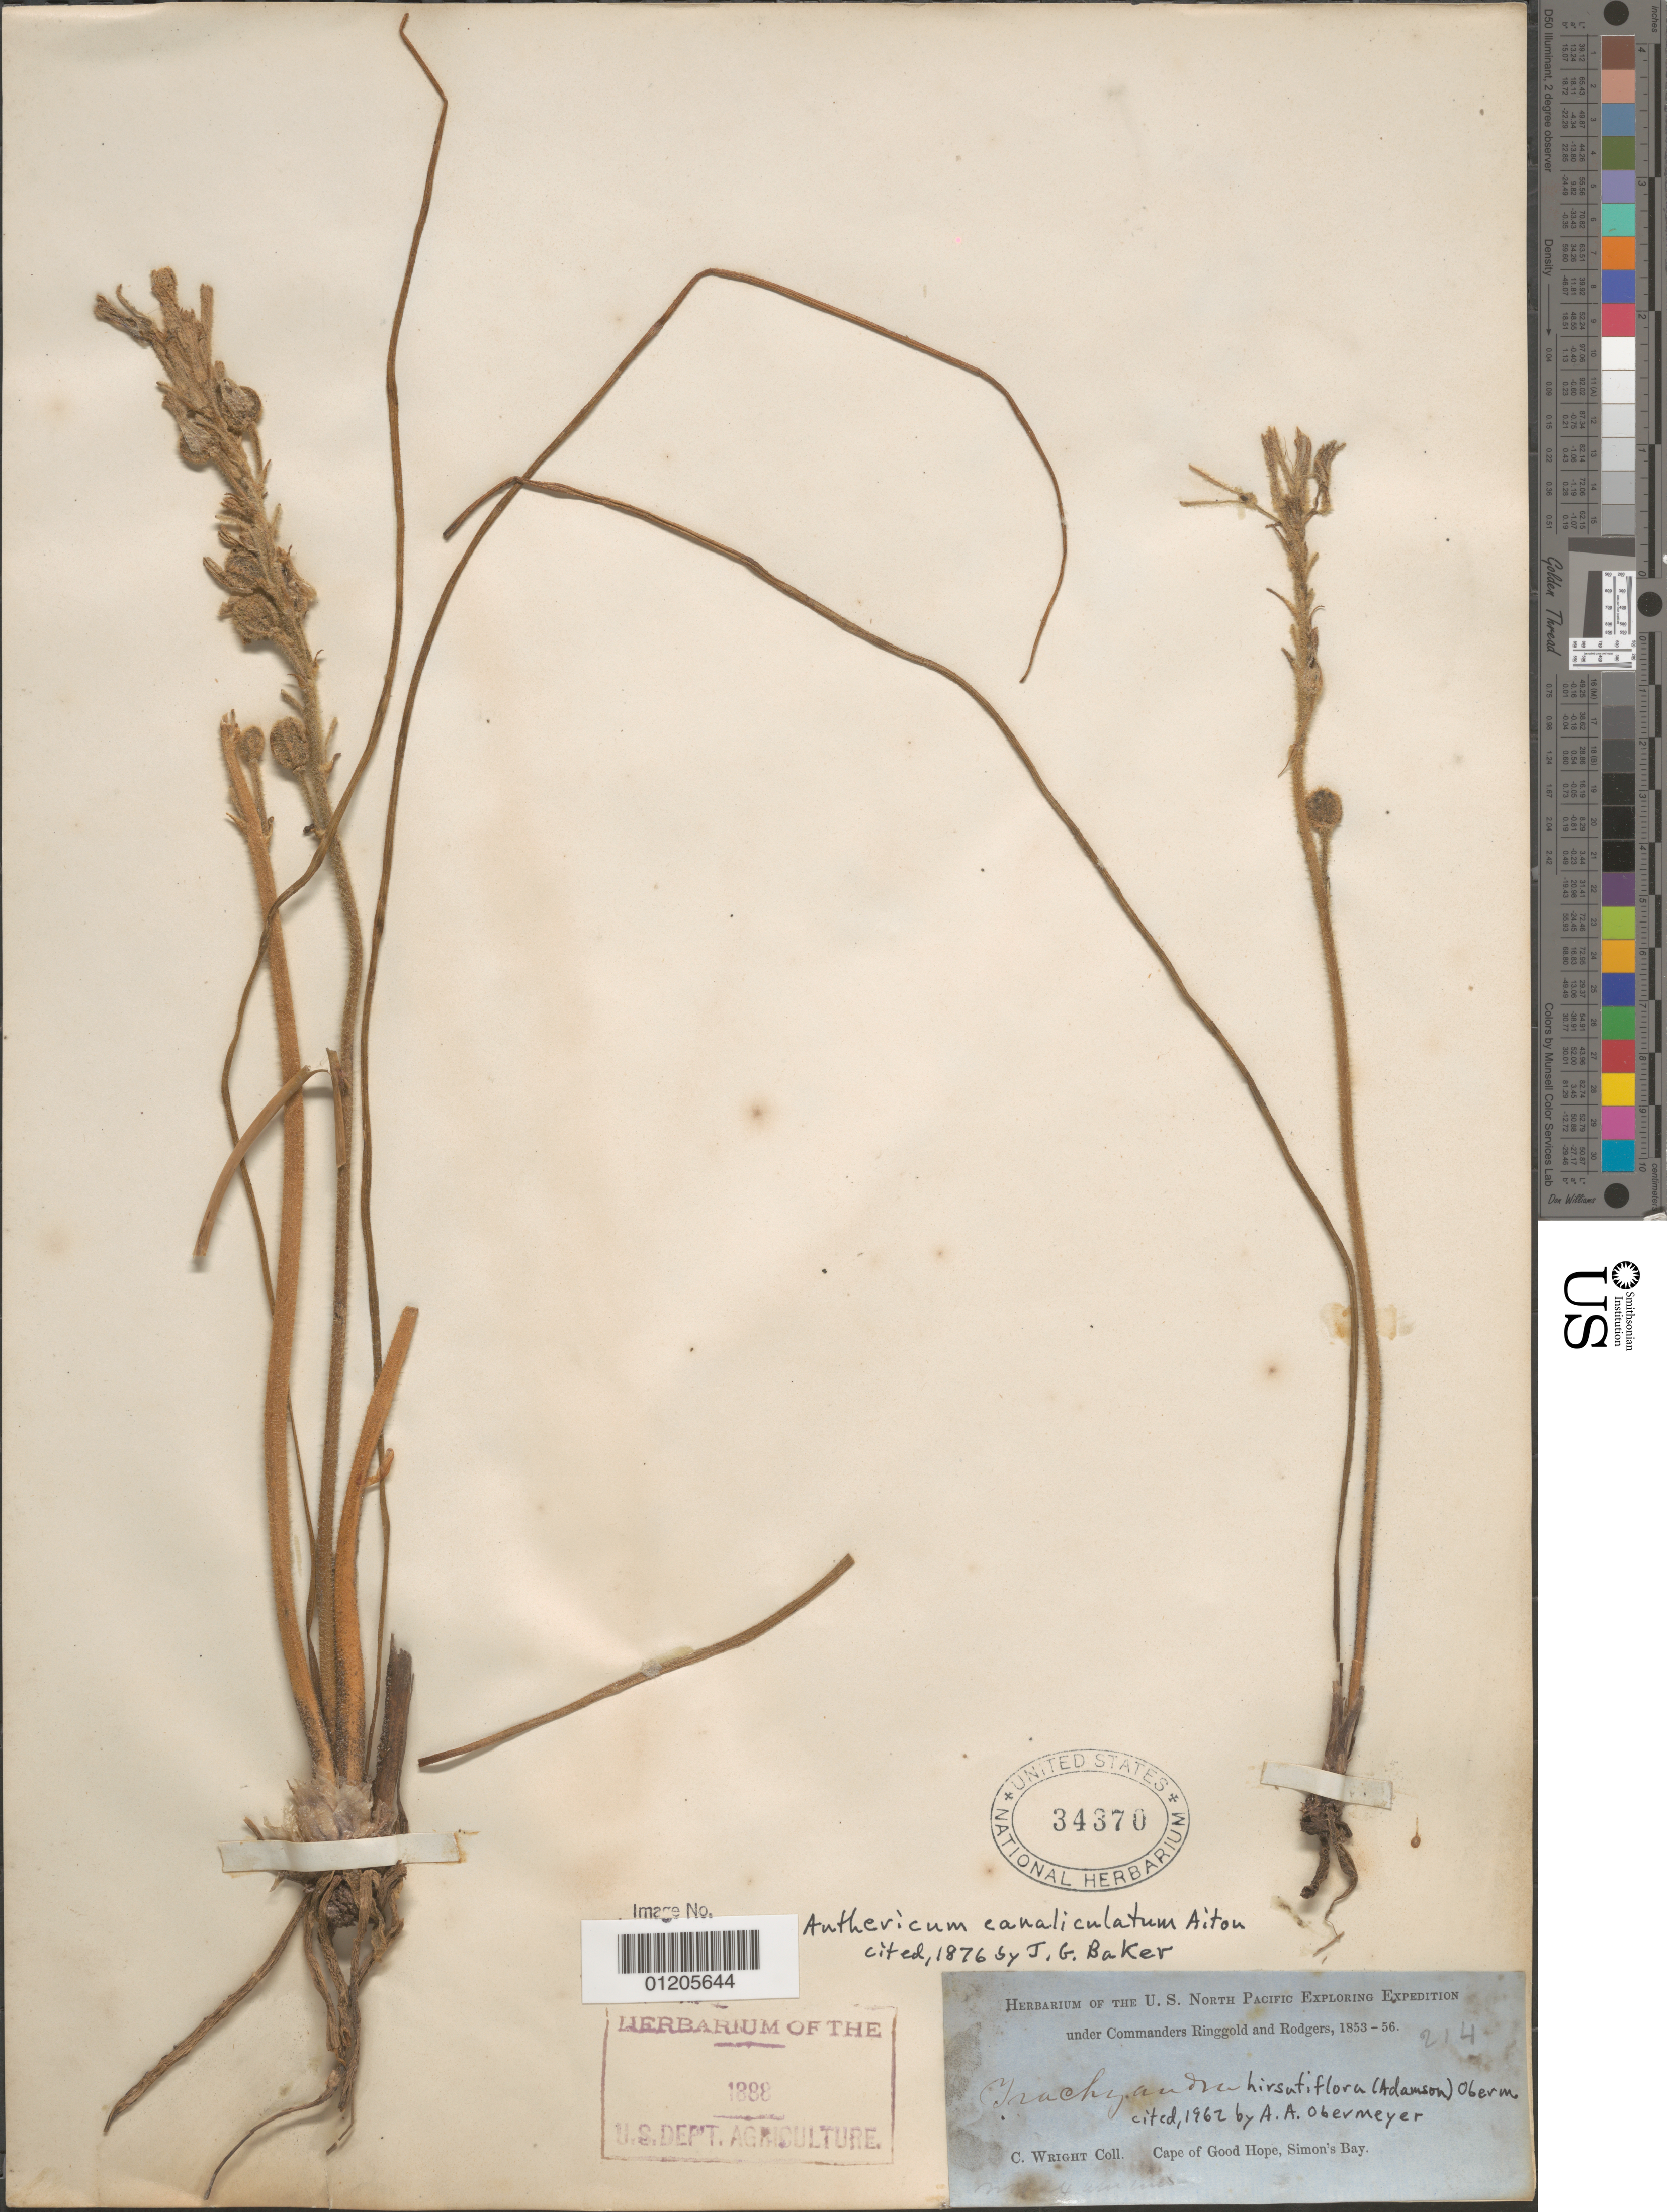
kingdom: Plantae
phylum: Tracheophyta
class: Liliopsida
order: Asparagales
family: Asparagaceae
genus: Anthericum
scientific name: Anthericum canaliculatum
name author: Aiton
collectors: C. Wright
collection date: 1853/1856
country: South Africa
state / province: Western Cape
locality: Cape of Good Hope, Simon's Bay.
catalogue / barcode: US 34370